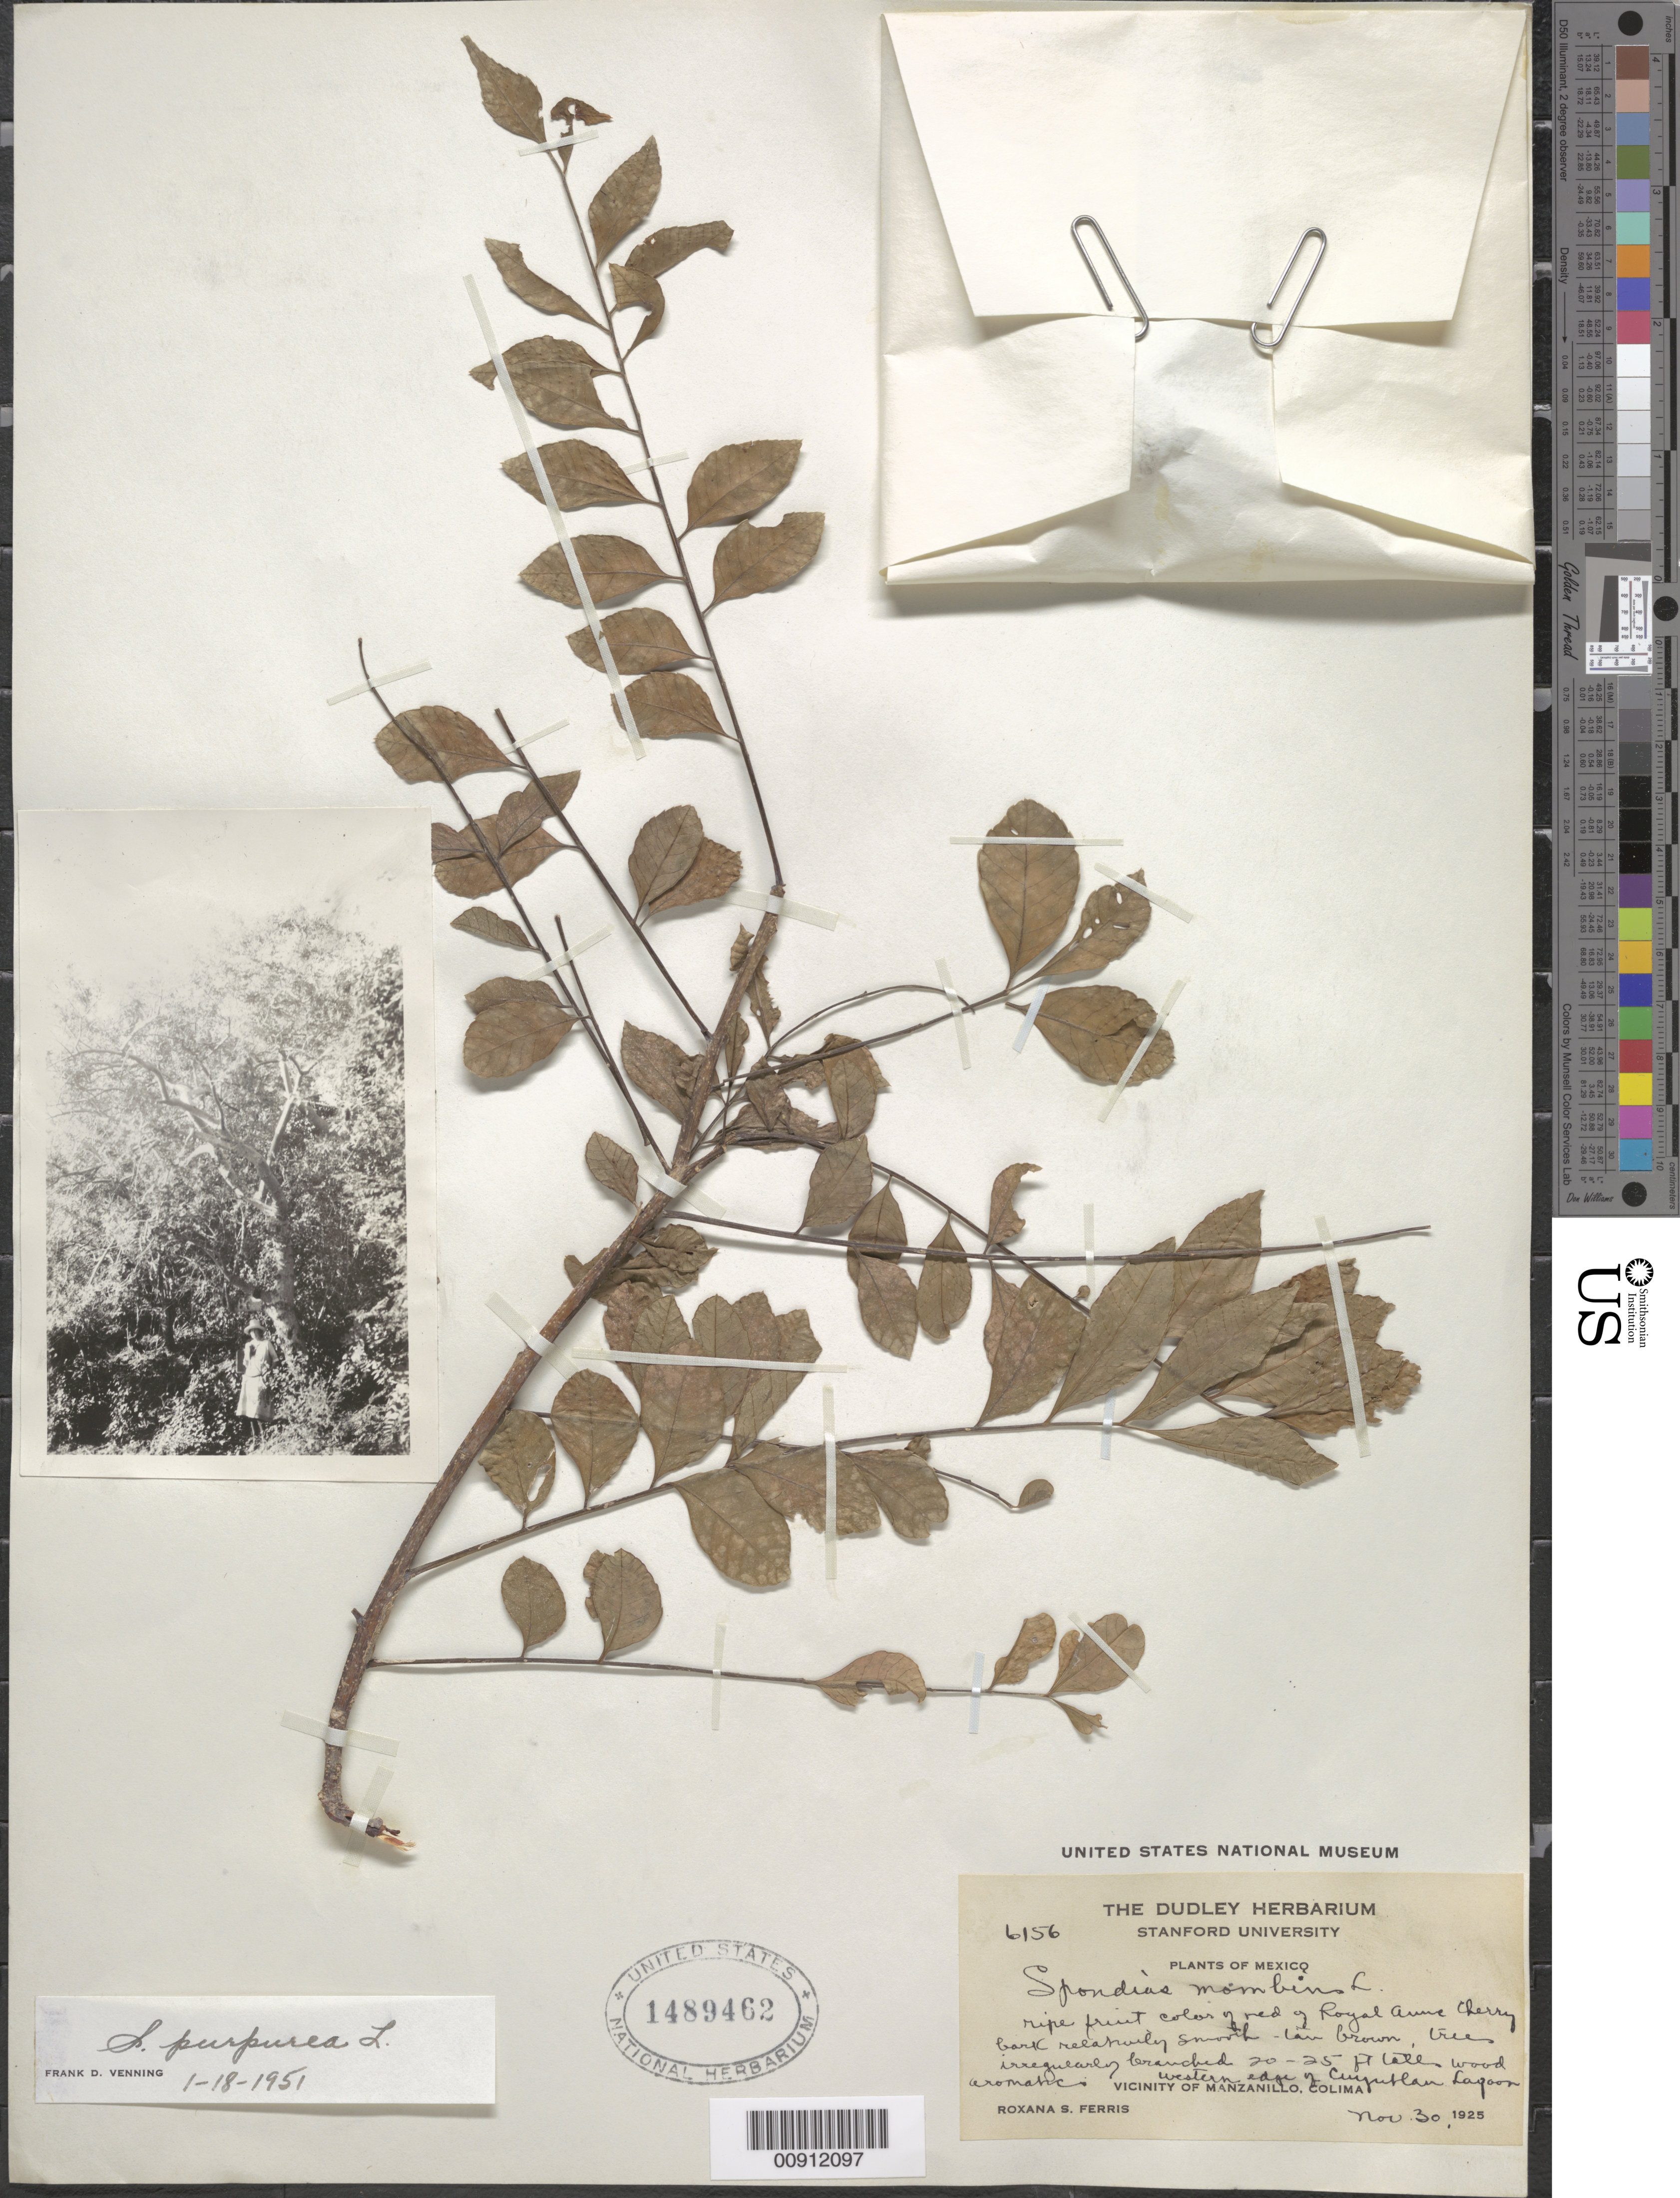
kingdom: Plantae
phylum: Tracheophyta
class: Magnoliopsida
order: Sapindales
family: Anacardiaceae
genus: Spondias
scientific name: Spondias purpurea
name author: L.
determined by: Mitchell, John D.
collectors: R. S. Ferris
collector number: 6156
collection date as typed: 30 Nov 1925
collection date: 1925-11-30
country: Mexico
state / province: Colima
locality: Westen edge of Cuyutlán lagoon. Vicinity of Manzanillo, Colima.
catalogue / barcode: US 1489462